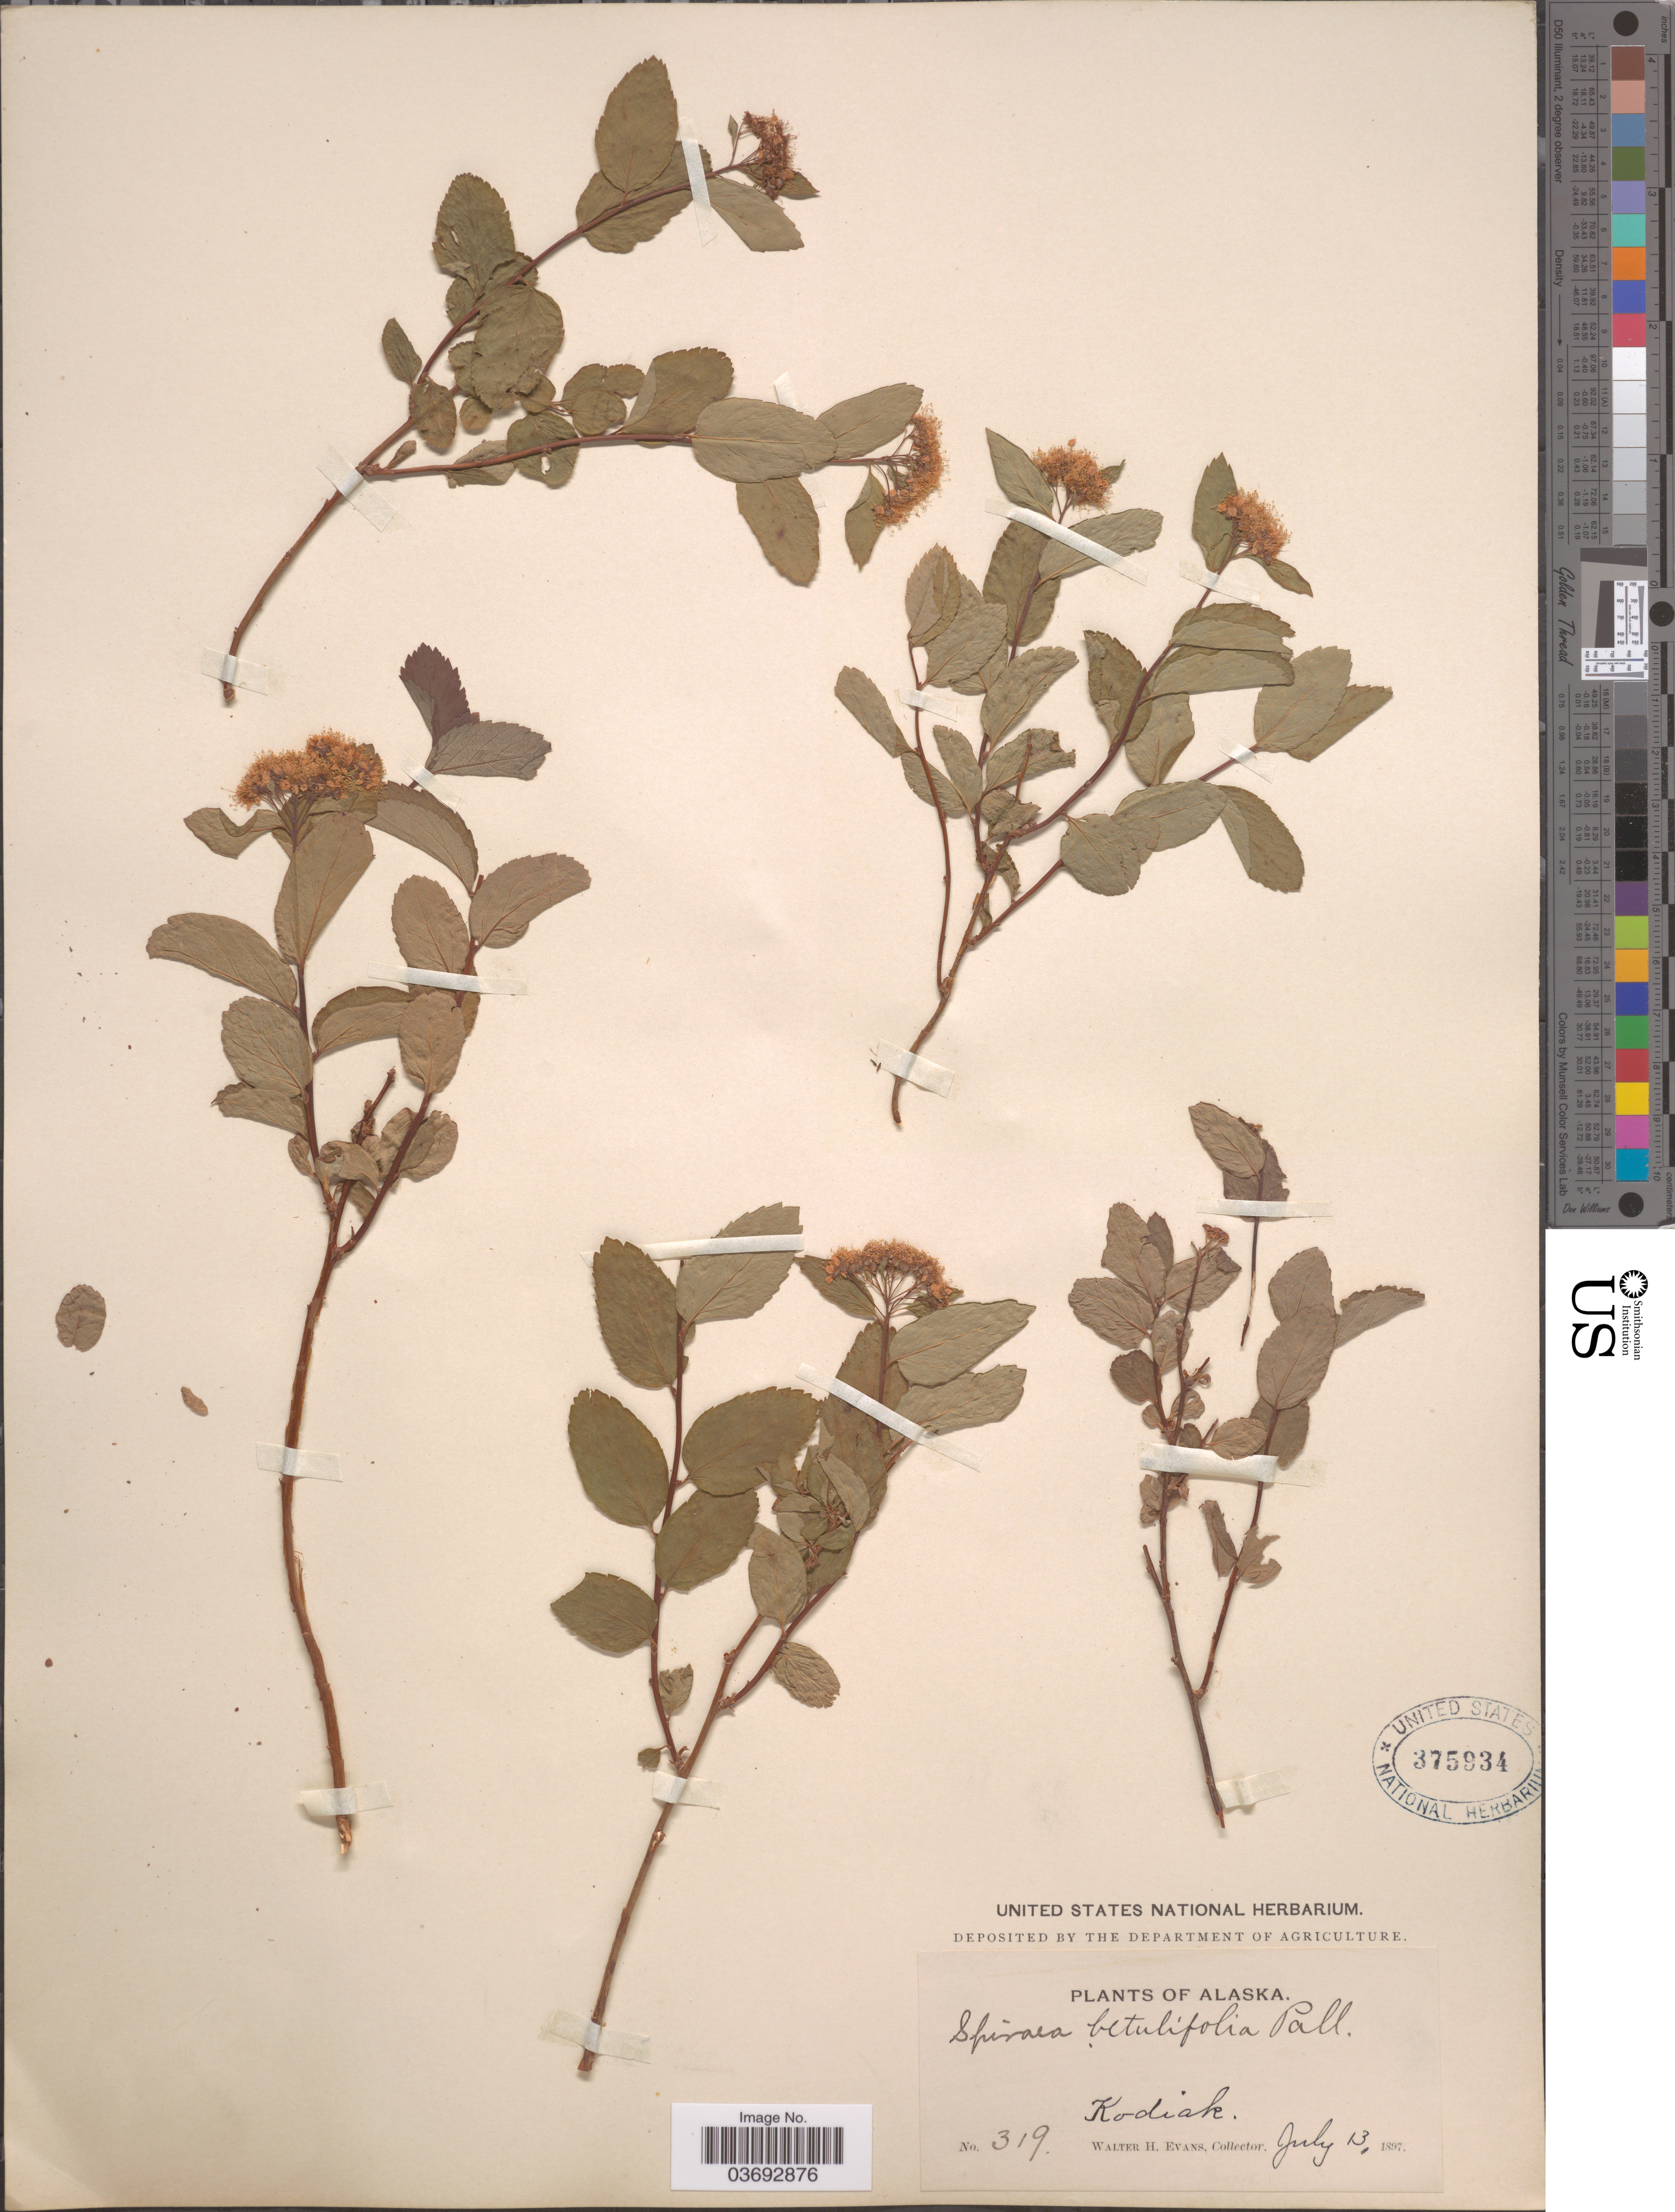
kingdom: Plantae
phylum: Tracheophyta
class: Magnoliopsida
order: Rosales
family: Rosaceae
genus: Spiraea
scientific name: Spiraea stevenii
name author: (C.K. Schneid.) Rydb.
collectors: W. H. Evans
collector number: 319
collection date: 1897-07-13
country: United States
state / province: Alaska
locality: Kodiak.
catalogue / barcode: US 375934